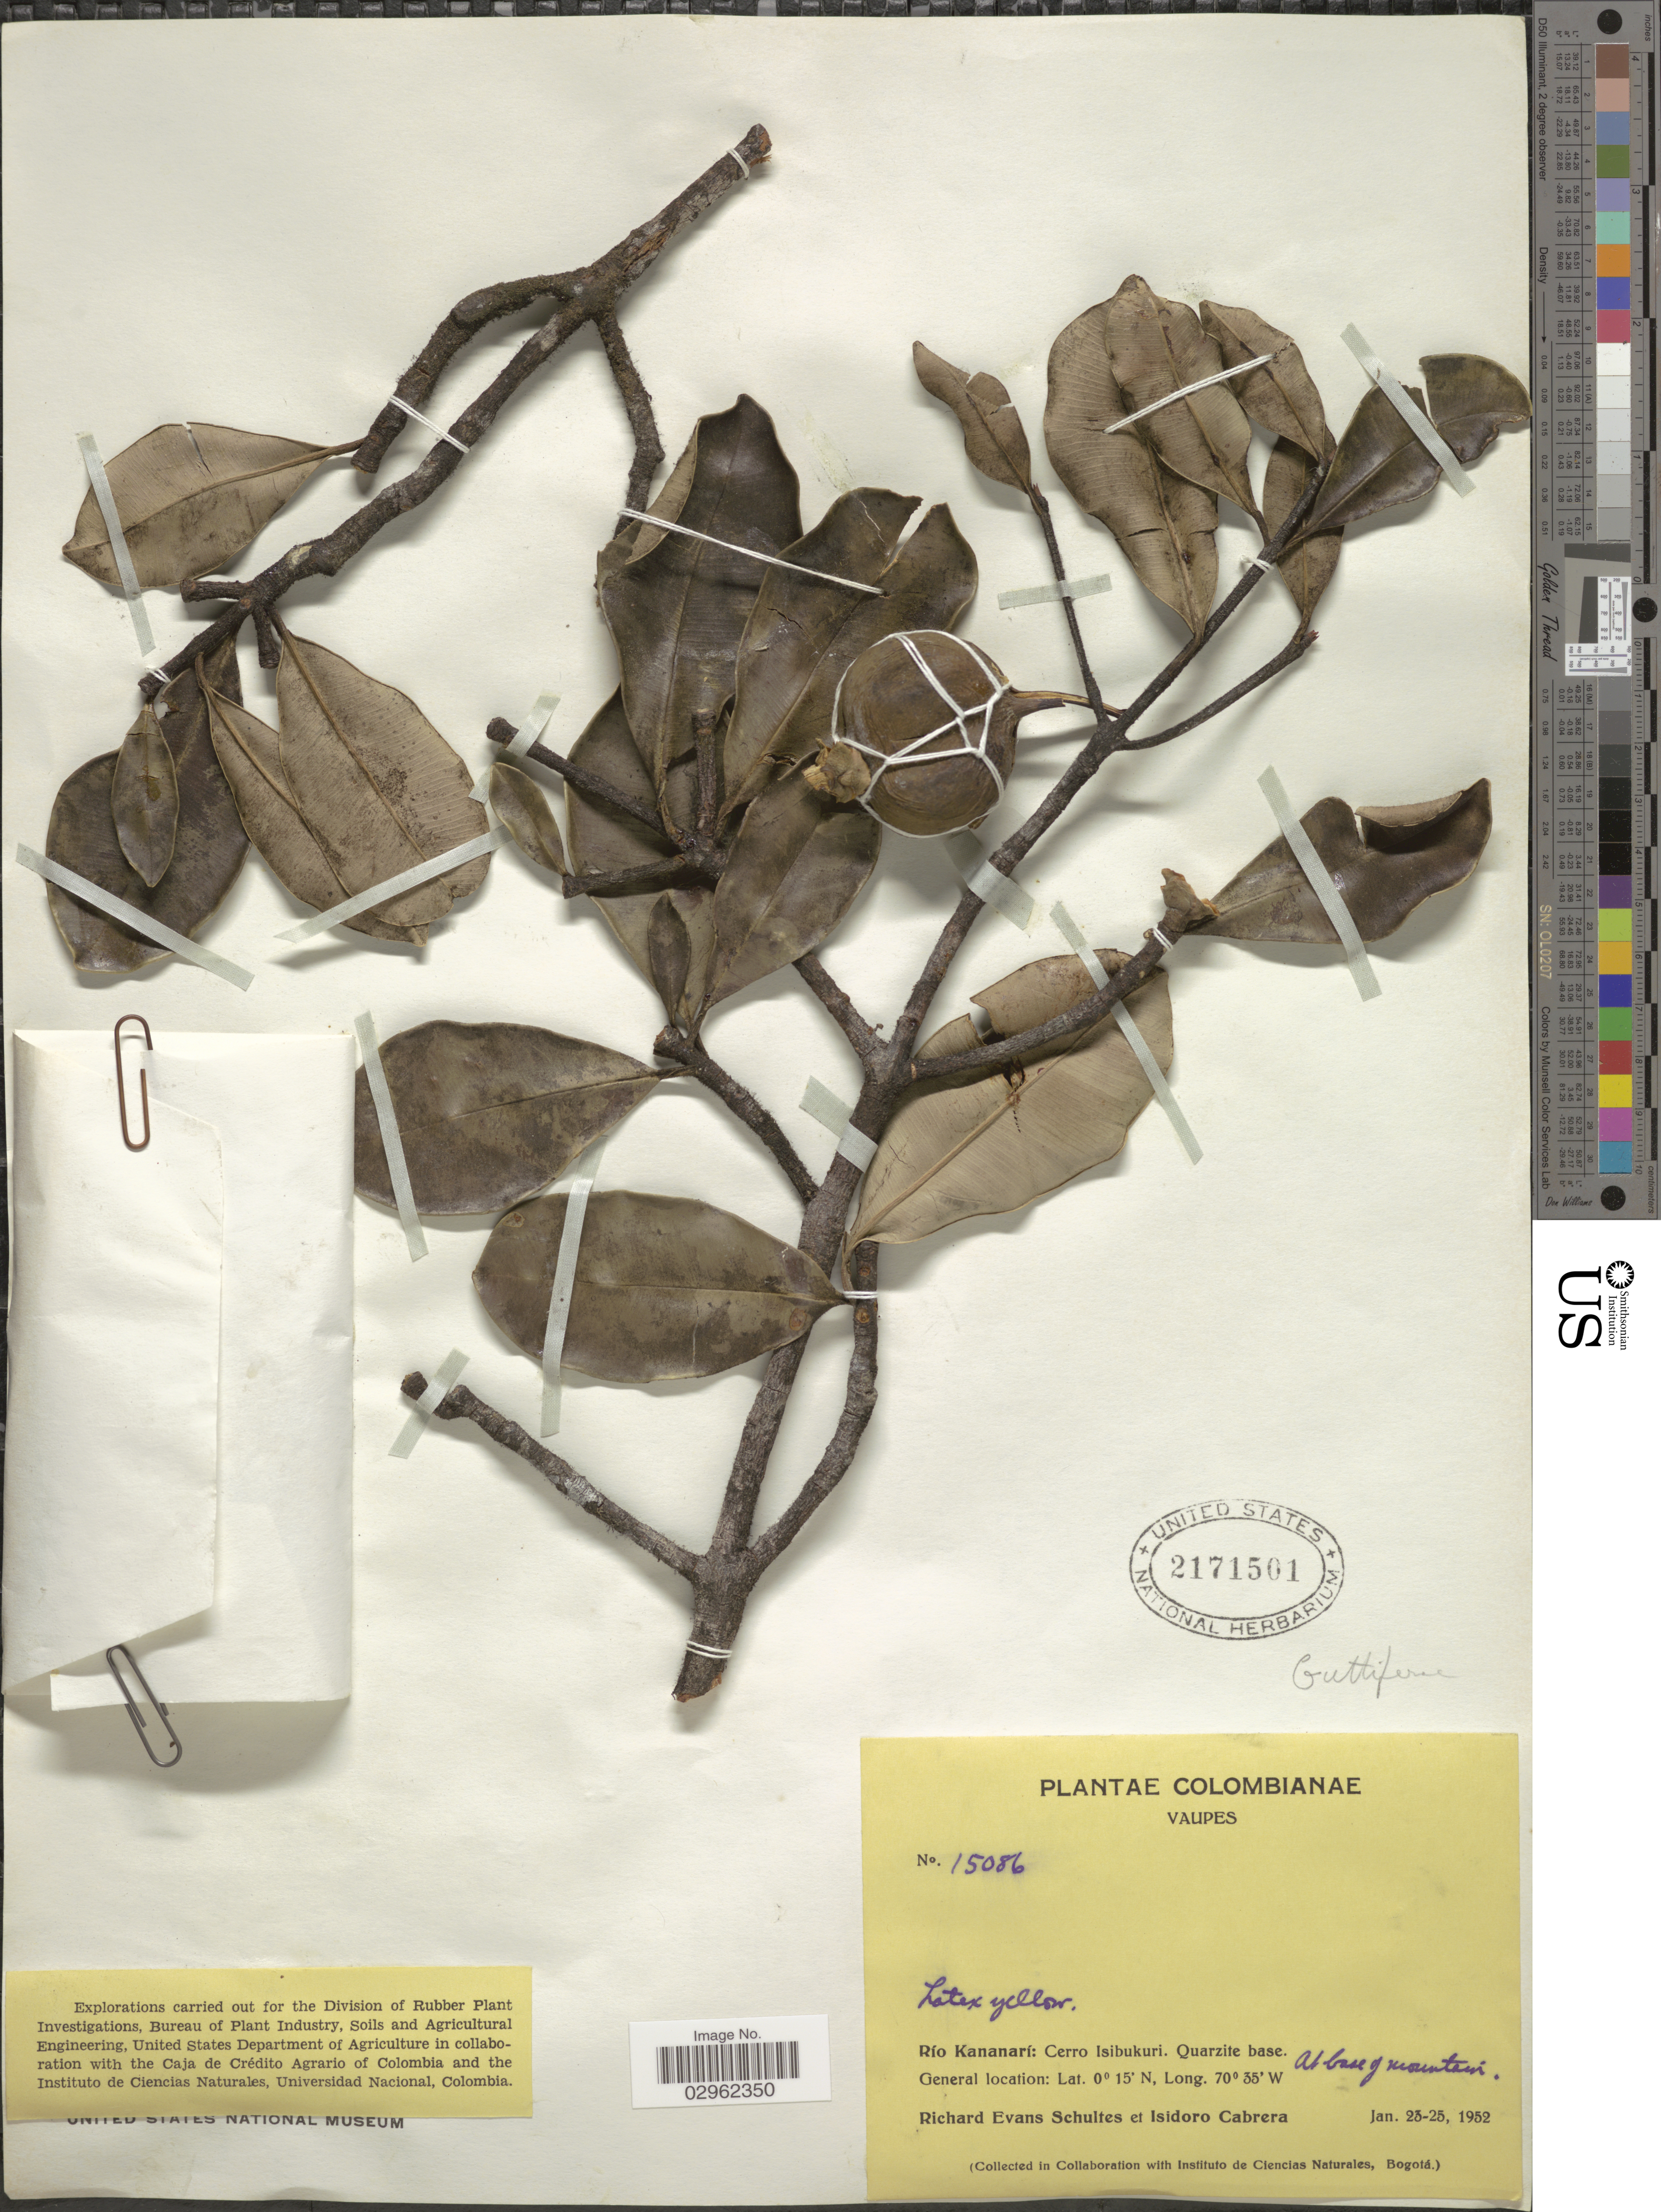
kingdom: Plantae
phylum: Tracheophyta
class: Magnoliopsida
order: Malpighiales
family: Clusiaceae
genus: Moronobea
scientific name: Moronobea riparia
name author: Planch. & Triana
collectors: R. E. Schultes & I. Cabrera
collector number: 15086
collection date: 1952-01-23/1952-01-25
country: Colombia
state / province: Vaupés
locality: Río Kananarí: Cerro Isibukuri. Quartzite base. At base of mountain.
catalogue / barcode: US 2171501